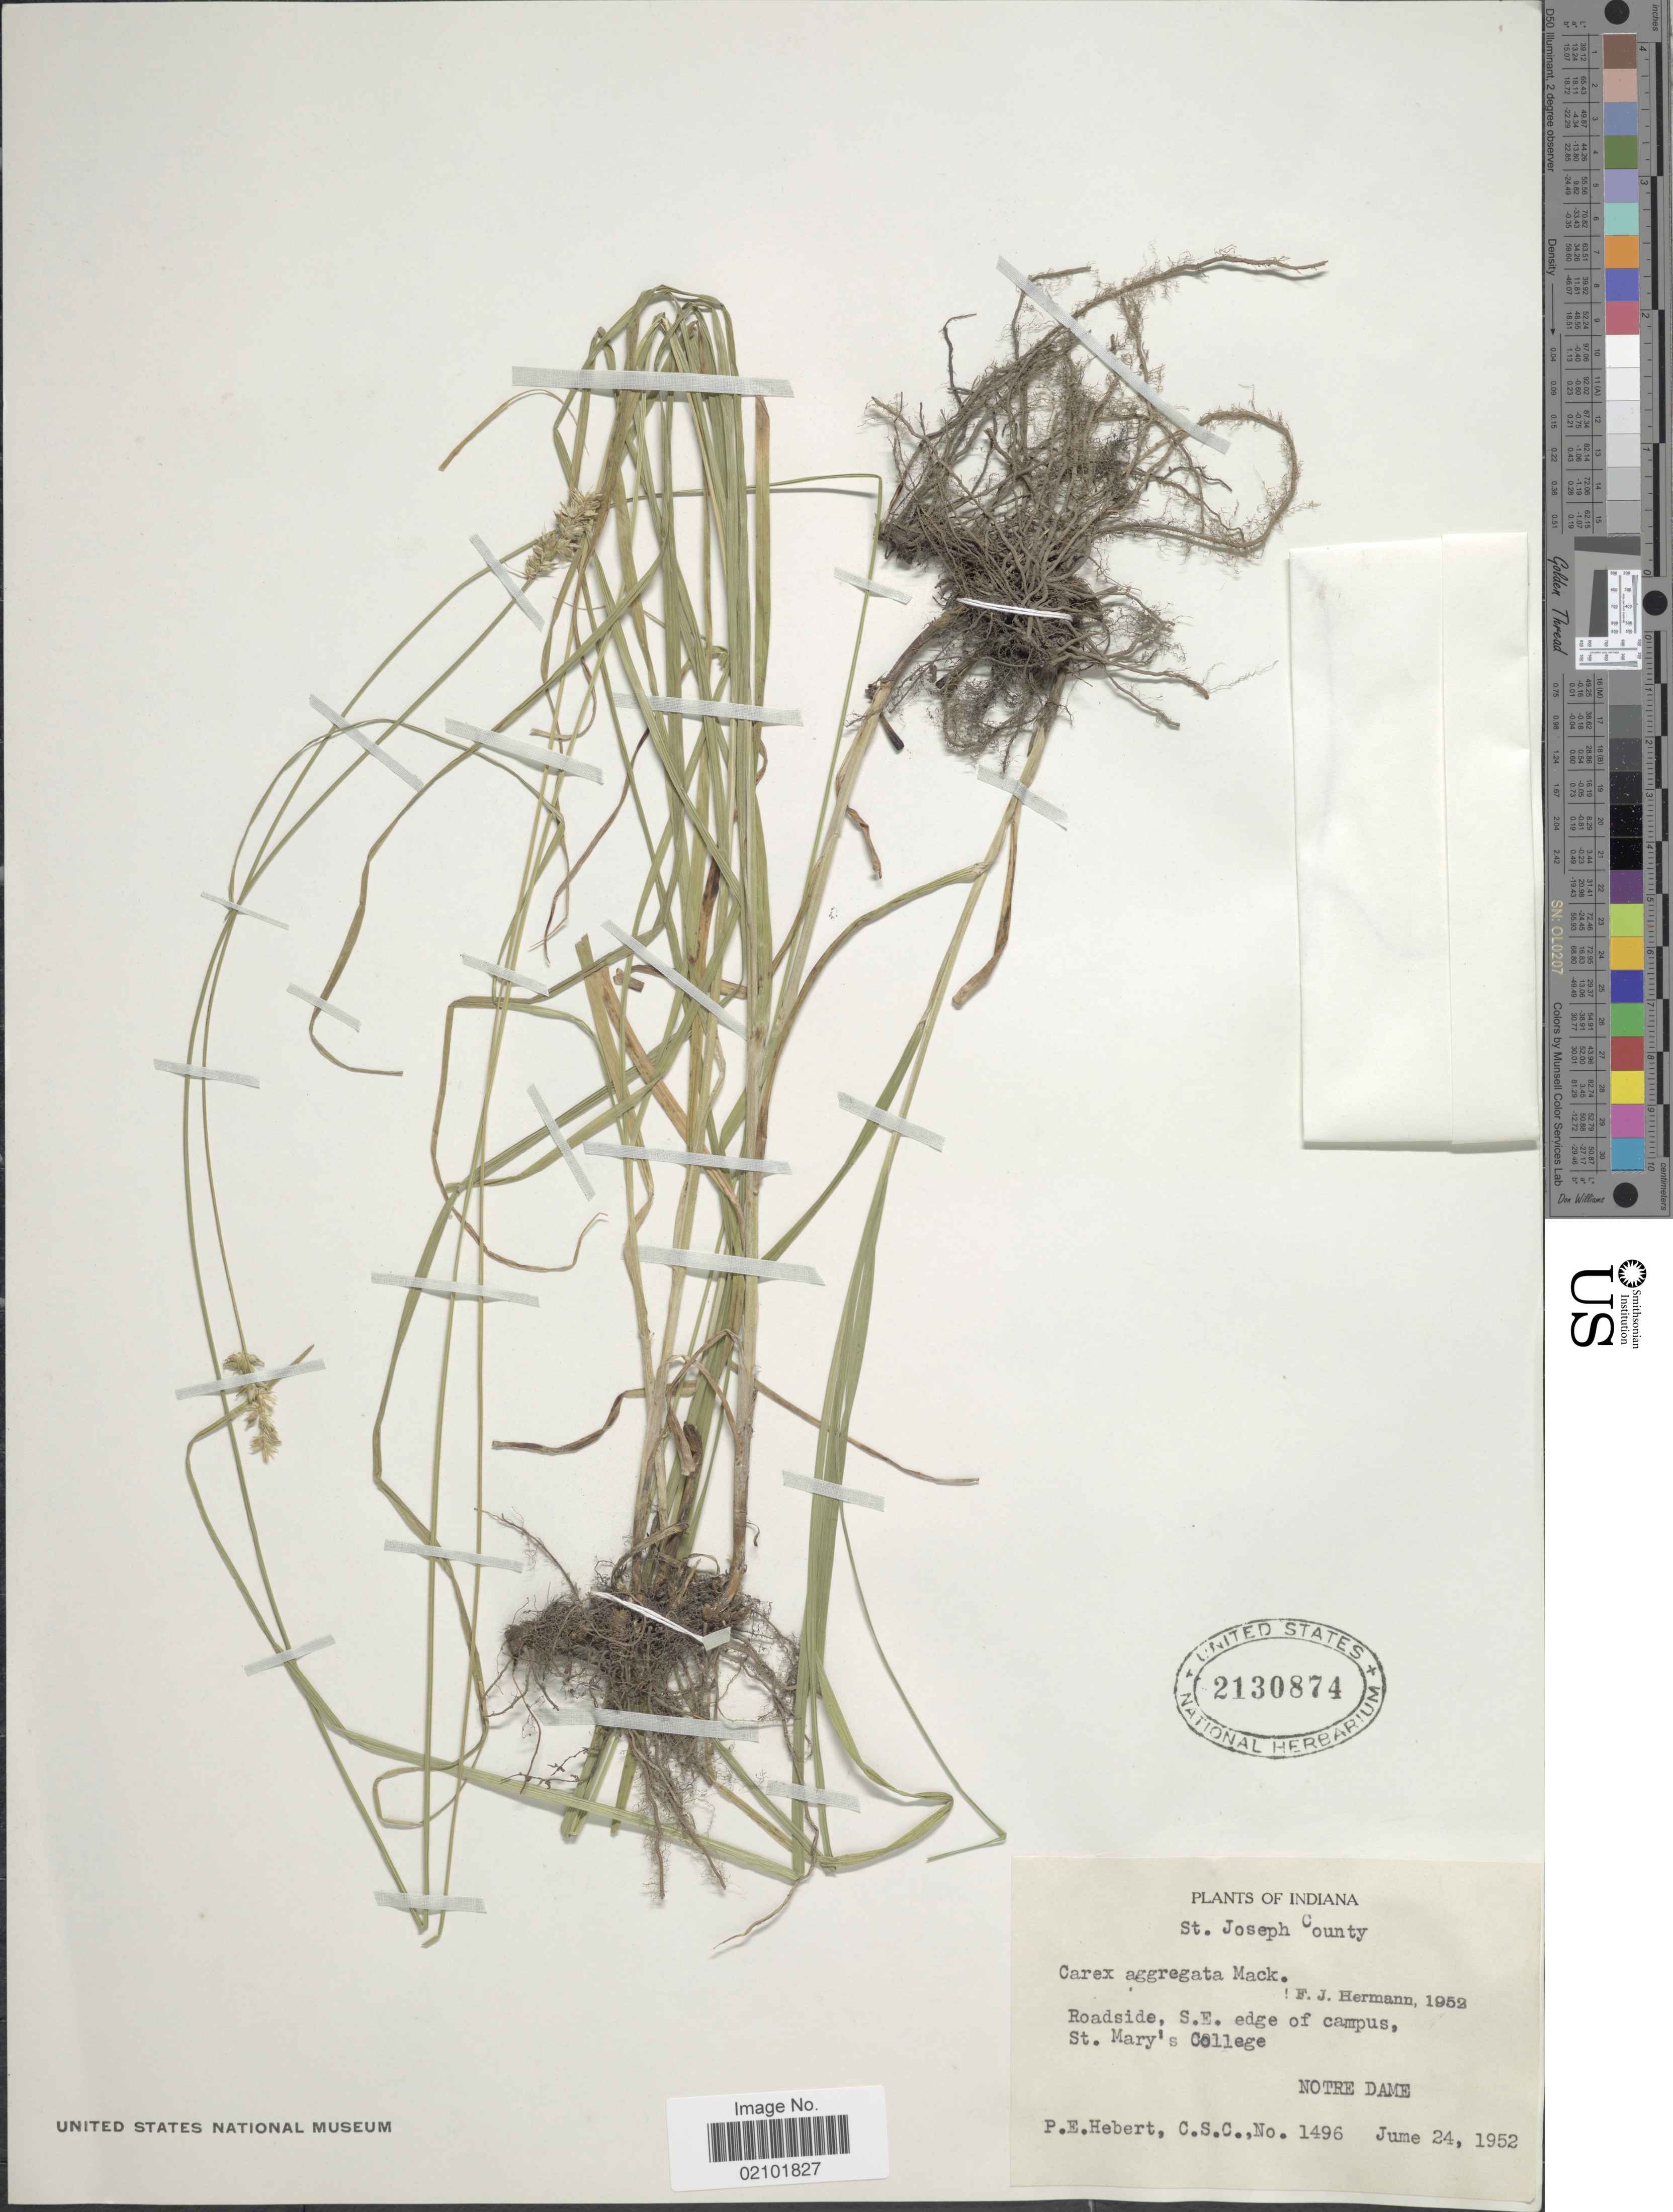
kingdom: Plantae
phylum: Tracheophyta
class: Liliopsida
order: Poales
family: Cyperaceae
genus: Carex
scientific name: Carex aggregata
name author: Mack.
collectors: P. Hebert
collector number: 1496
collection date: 1952-06-24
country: United States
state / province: Indiana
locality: St. Joseph County. Roadside, S.E. edge of campus, St. Mary's College. Notre Dame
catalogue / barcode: US 2130874